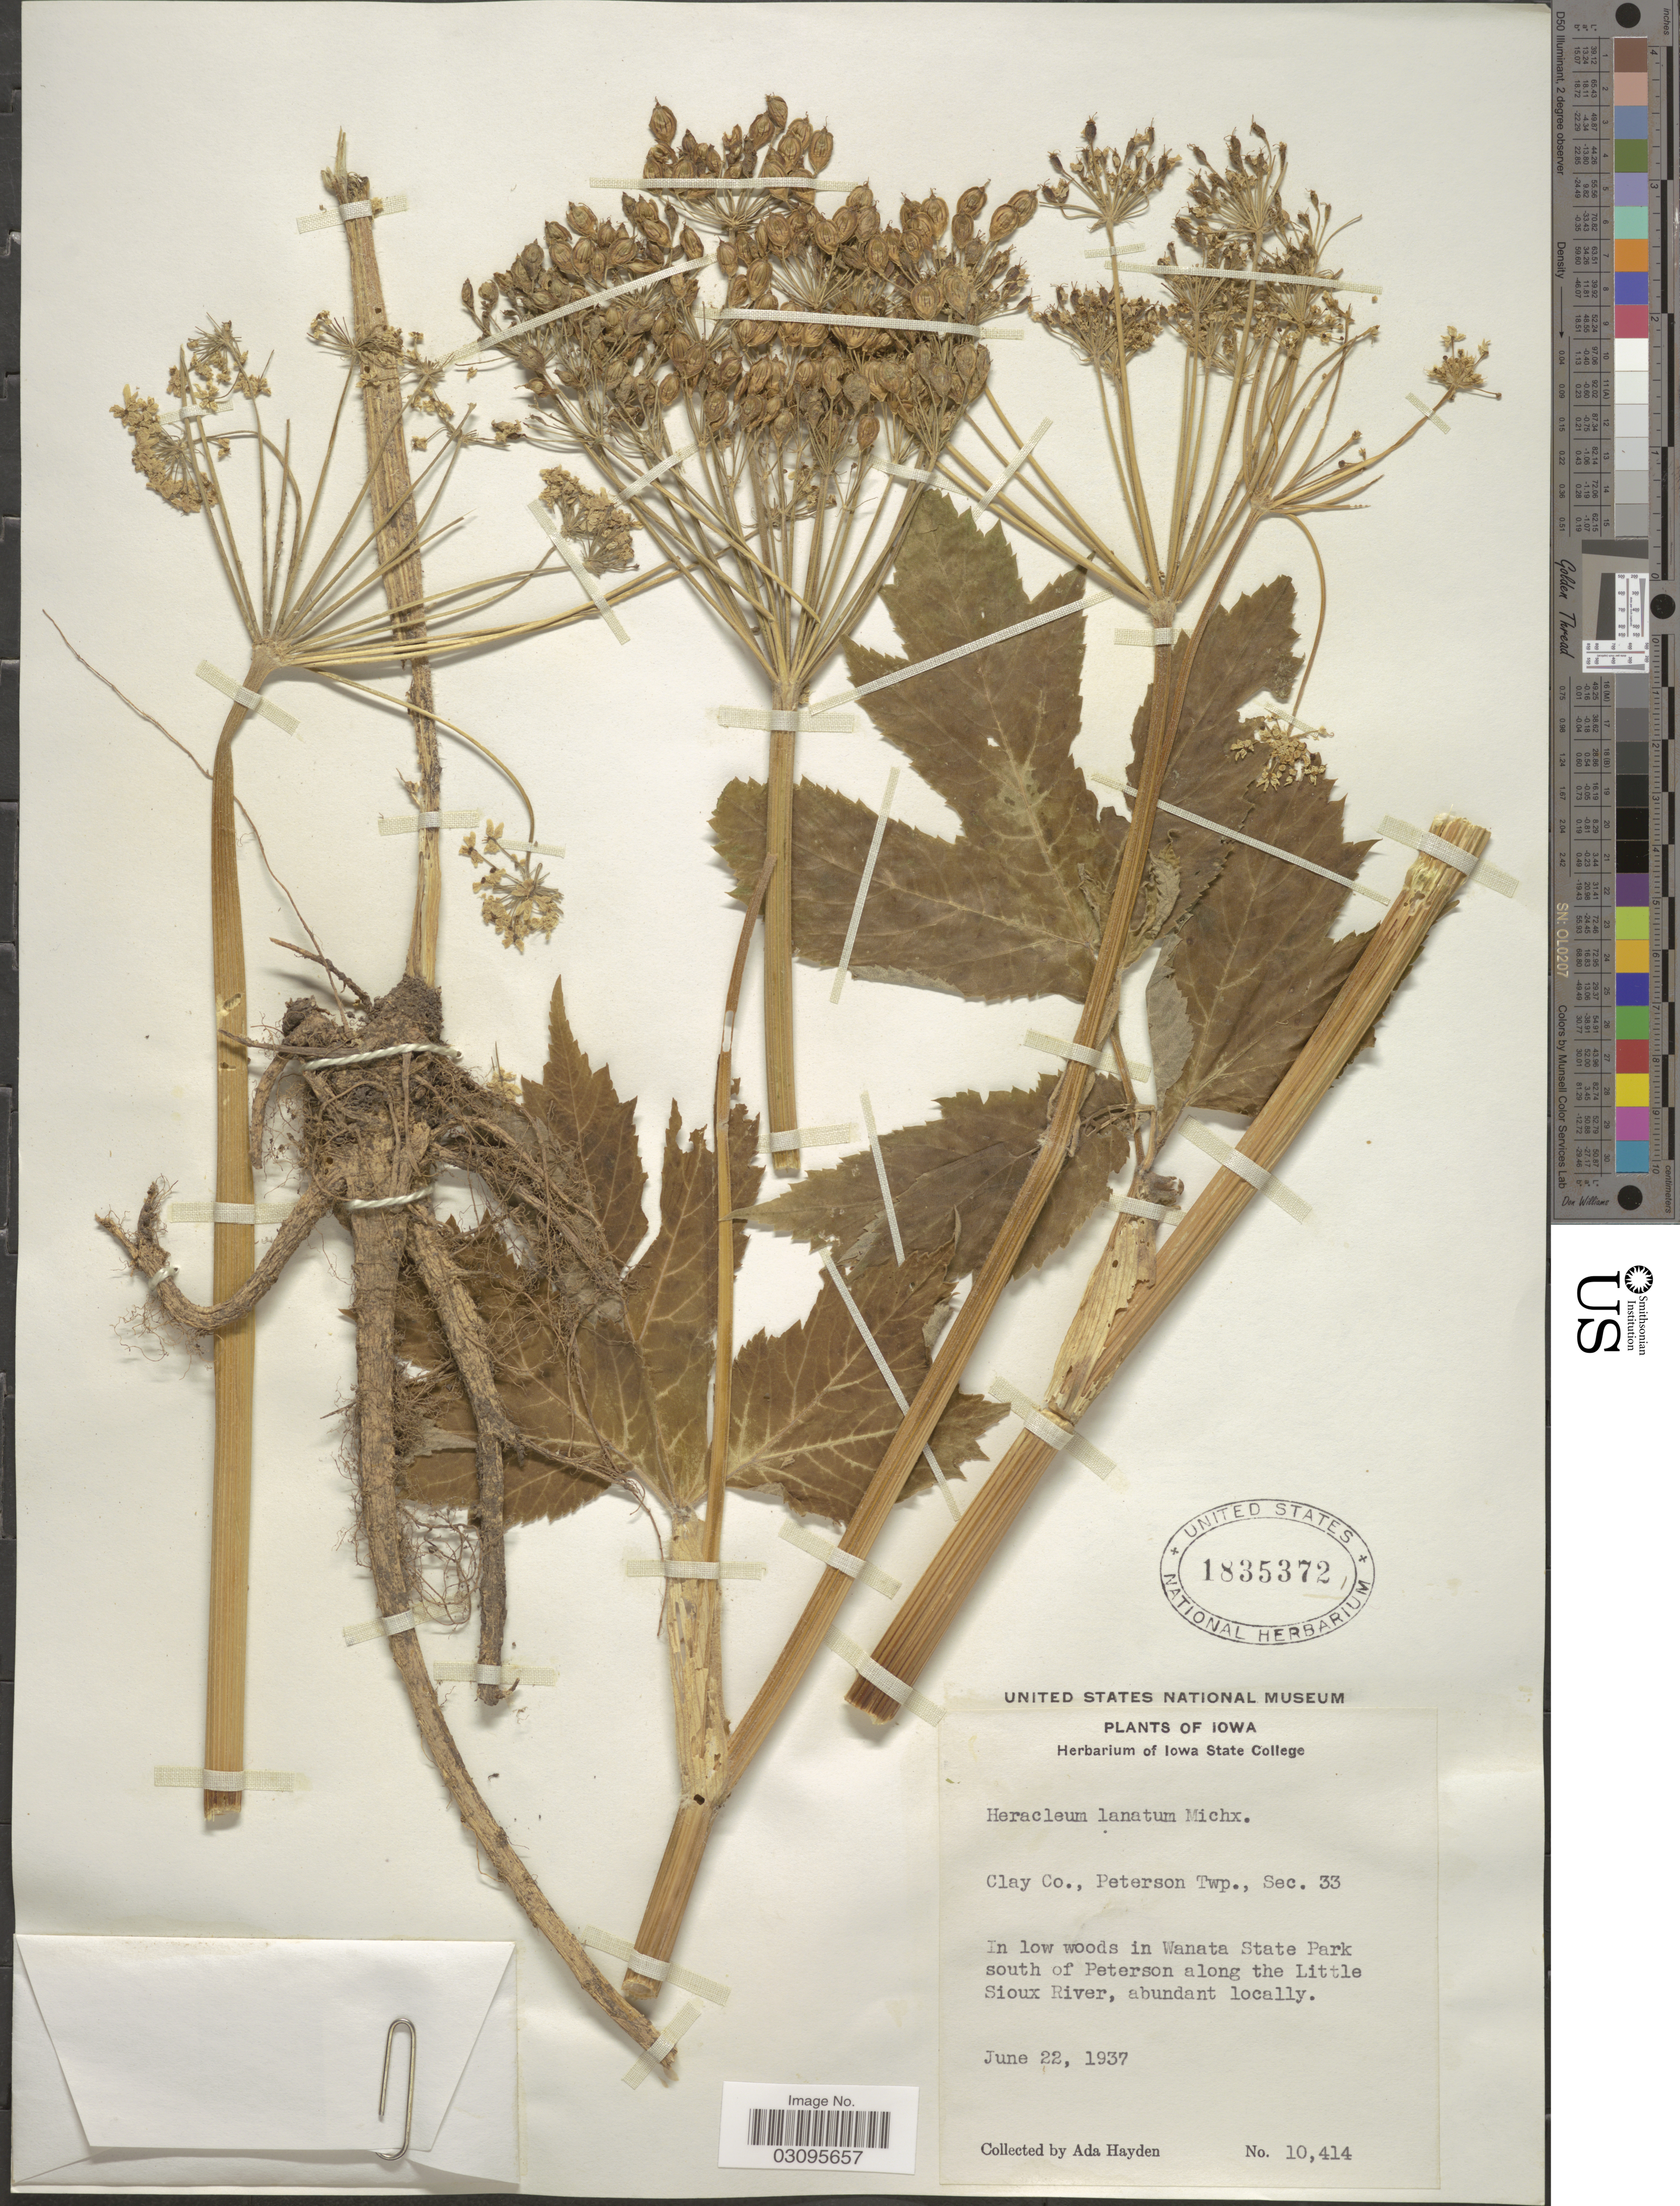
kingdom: Plantae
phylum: Tracheophyta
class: Magnoliopsida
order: Apiales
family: Apiaceae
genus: Heracleum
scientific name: Heracleum lanatum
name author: Michx.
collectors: Ada Hayden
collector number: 10414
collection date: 1937-06-22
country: United States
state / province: Iowa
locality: Clay Co., Peterson Twp., Sec. 33, In low woods in Wanata State Park south of Peterson along the Little Sioux River, abundant locally.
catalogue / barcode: US 1835372